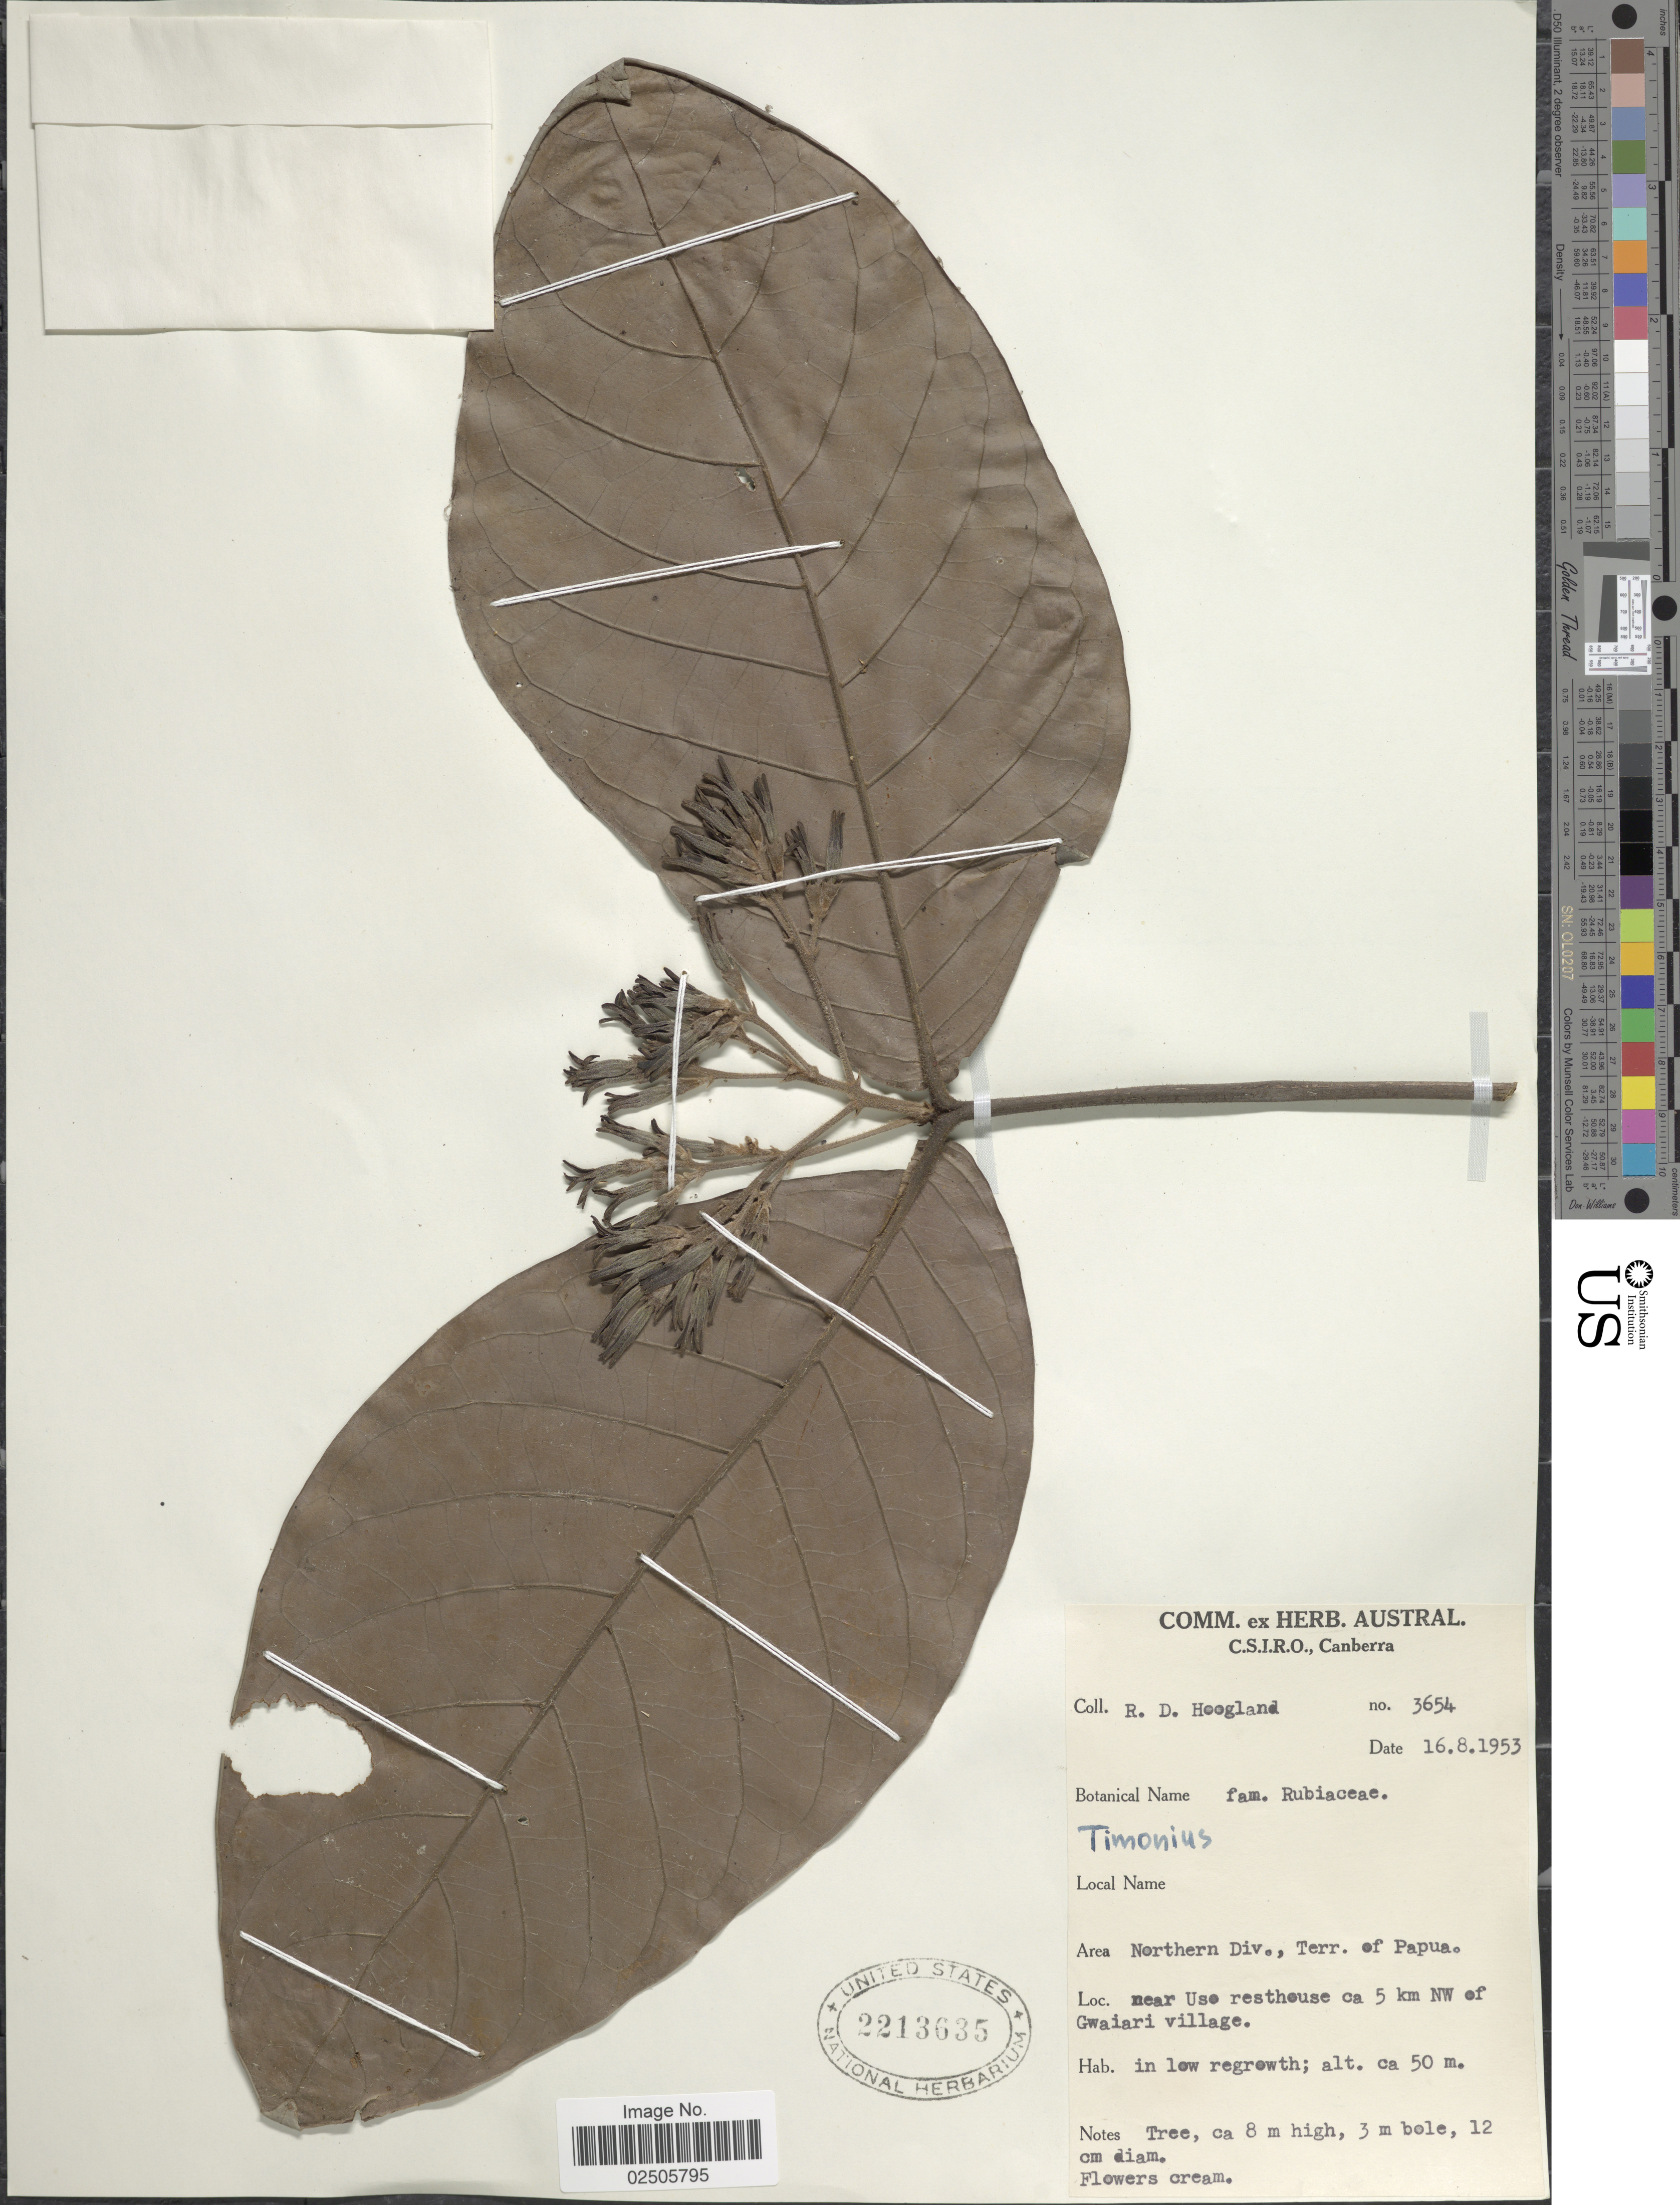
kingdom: Plantae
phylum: Tracheophyta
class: Magnoliopsida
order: Gentianales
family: Rubiaceae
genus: Timonius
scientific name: Timonius sp.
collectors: R. D. Hoogland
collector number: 3654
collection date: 1953-08-16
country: Papua New Guinea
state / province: Northern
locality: Northern Div., Terr. of Papua, near Use resthouse ca. 5 km NW of Gwauaru village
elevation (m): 50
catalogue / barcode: US 2213635